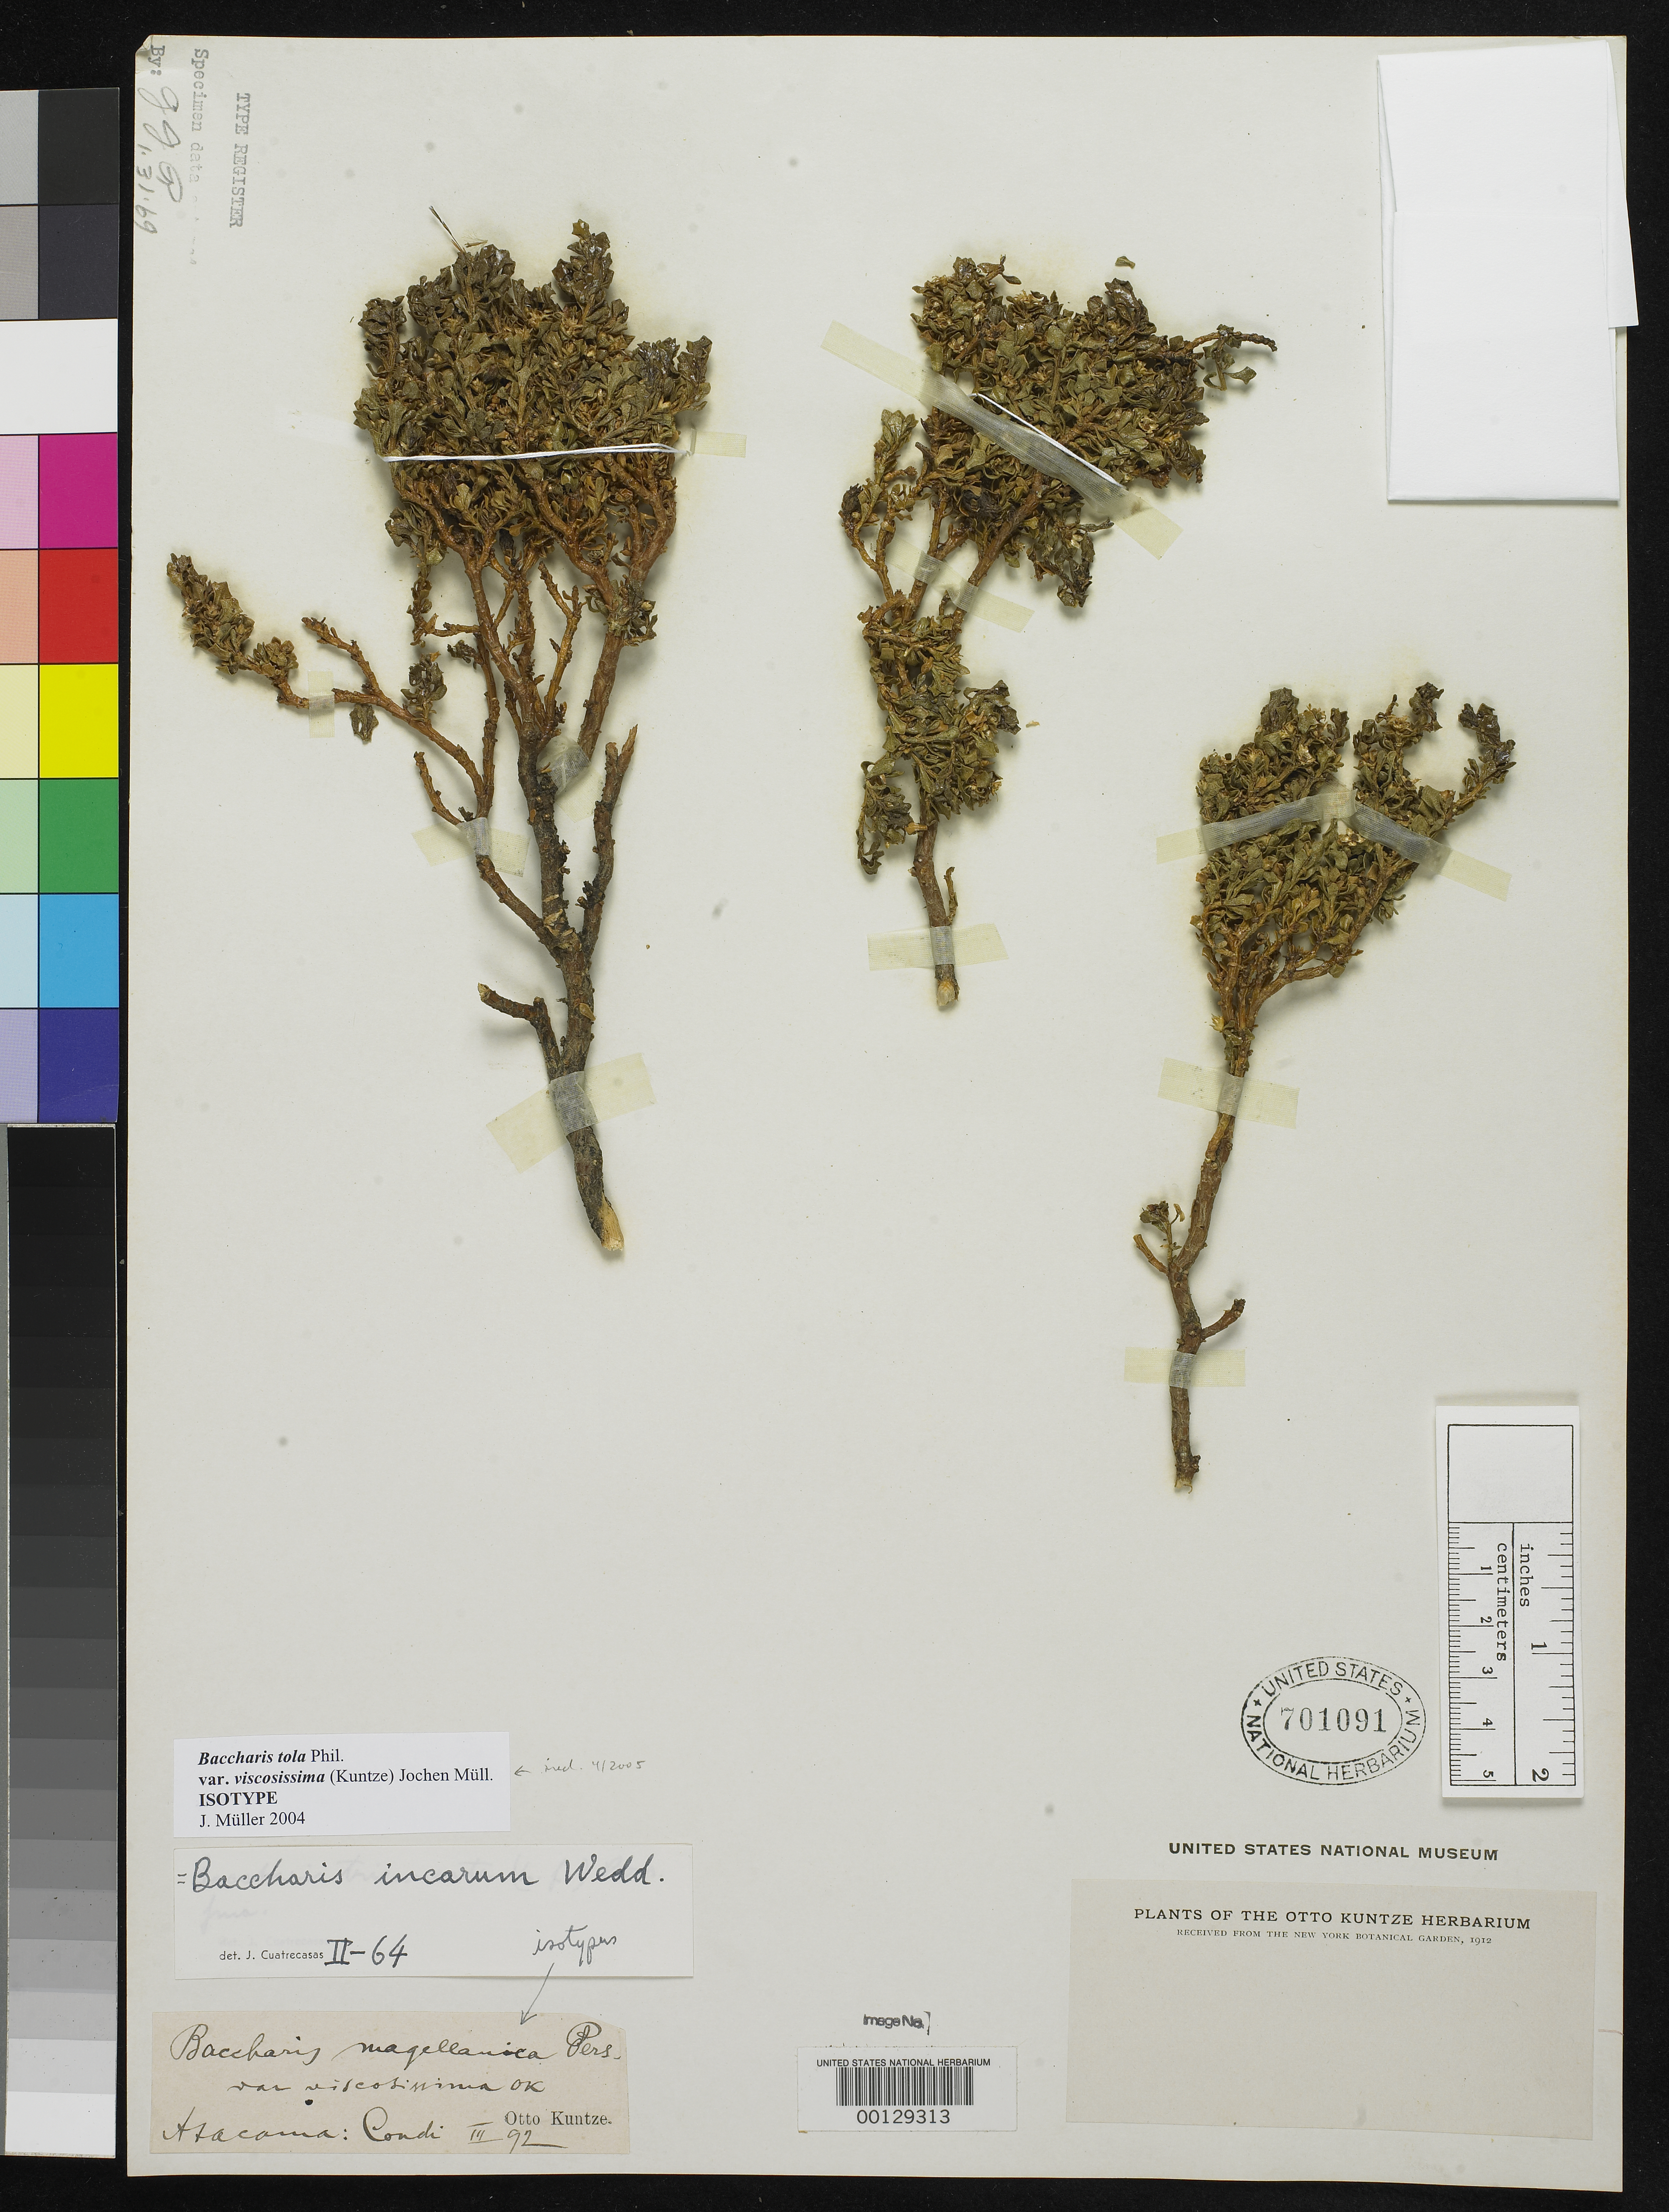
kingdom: Plantae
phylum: Tracheophyta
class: Magnoliopsida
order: Asterales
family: Asteraceae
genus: Baccharis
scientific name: Baccharis magellanica var. viscosissima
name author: Kuntze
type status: Isotype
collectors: C.E.O. Kuntze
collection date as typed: Mar 1892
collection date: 1892-03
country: Chile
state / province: Atacama (III)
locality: Condi.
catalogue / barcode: US 701091